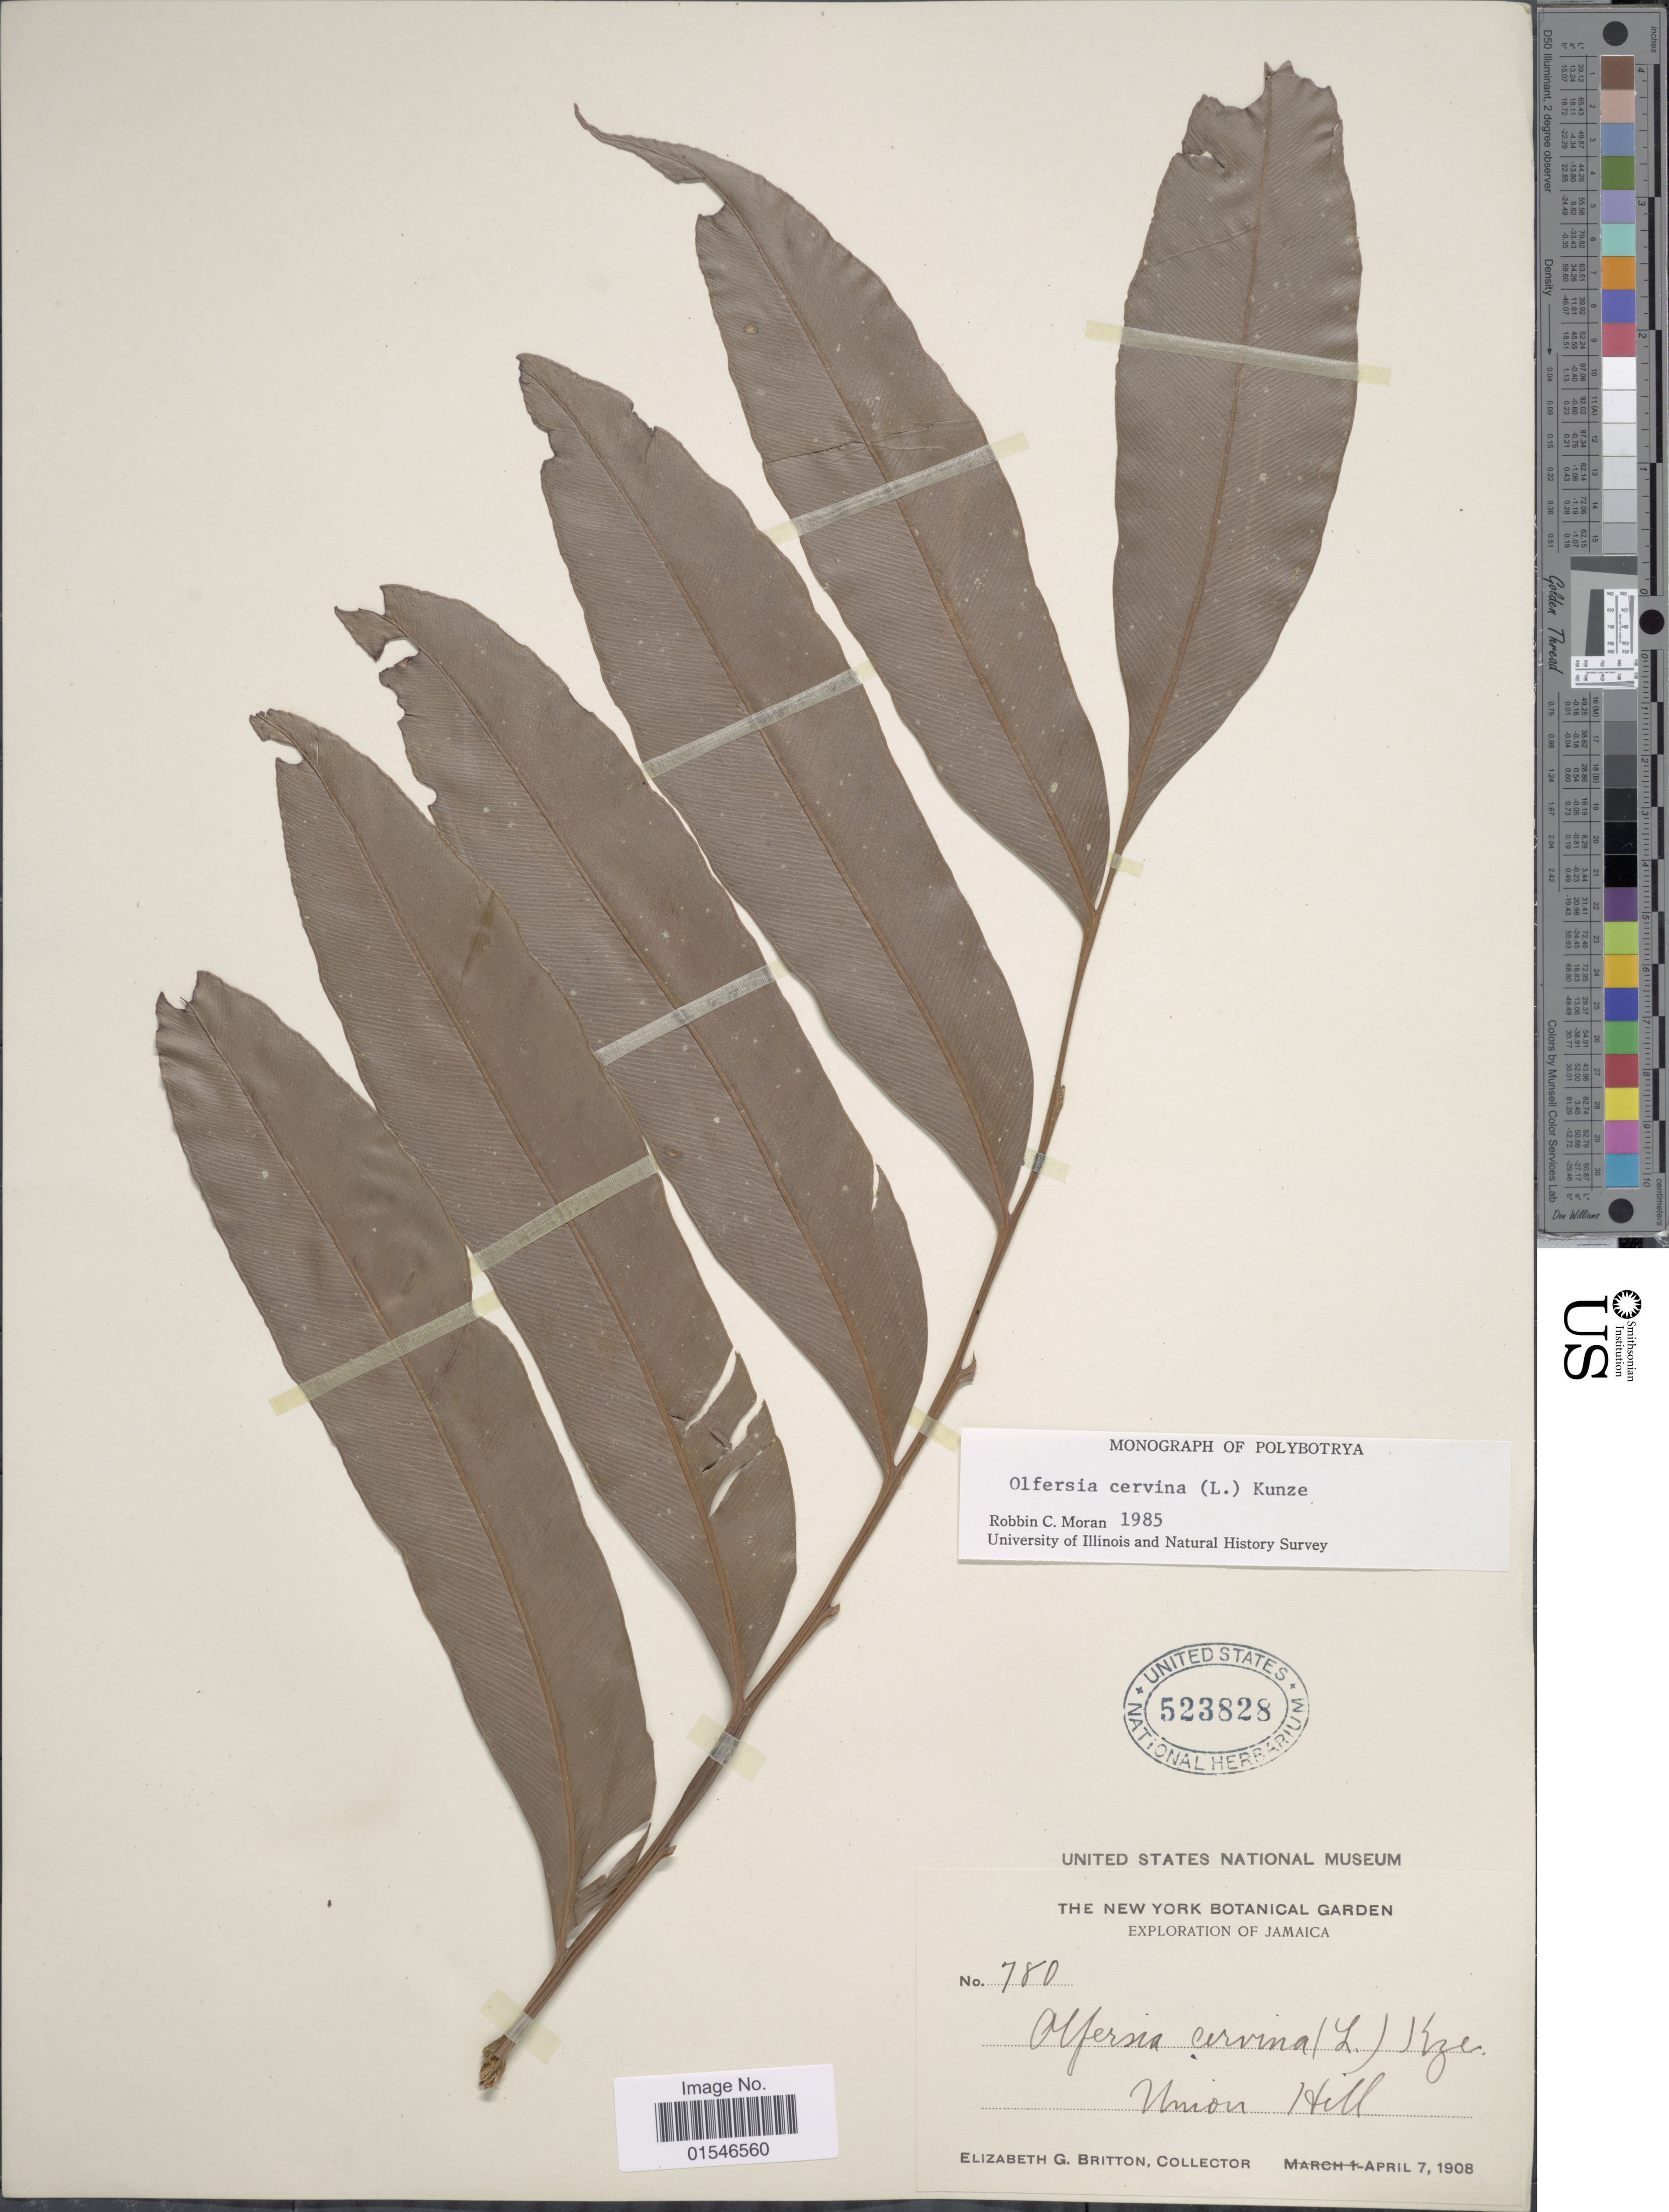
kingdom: Plantae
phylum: Tracheophyta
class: Polypodiopsida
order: Polypodiales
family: Dryopteridaceae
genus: Olfersia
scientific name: Olfersia cervina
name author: (L.) Kunze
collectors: E. G. Britton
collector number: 780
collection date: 1908-04-07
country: Jamaica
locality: Union Hill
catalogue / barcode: US 523828